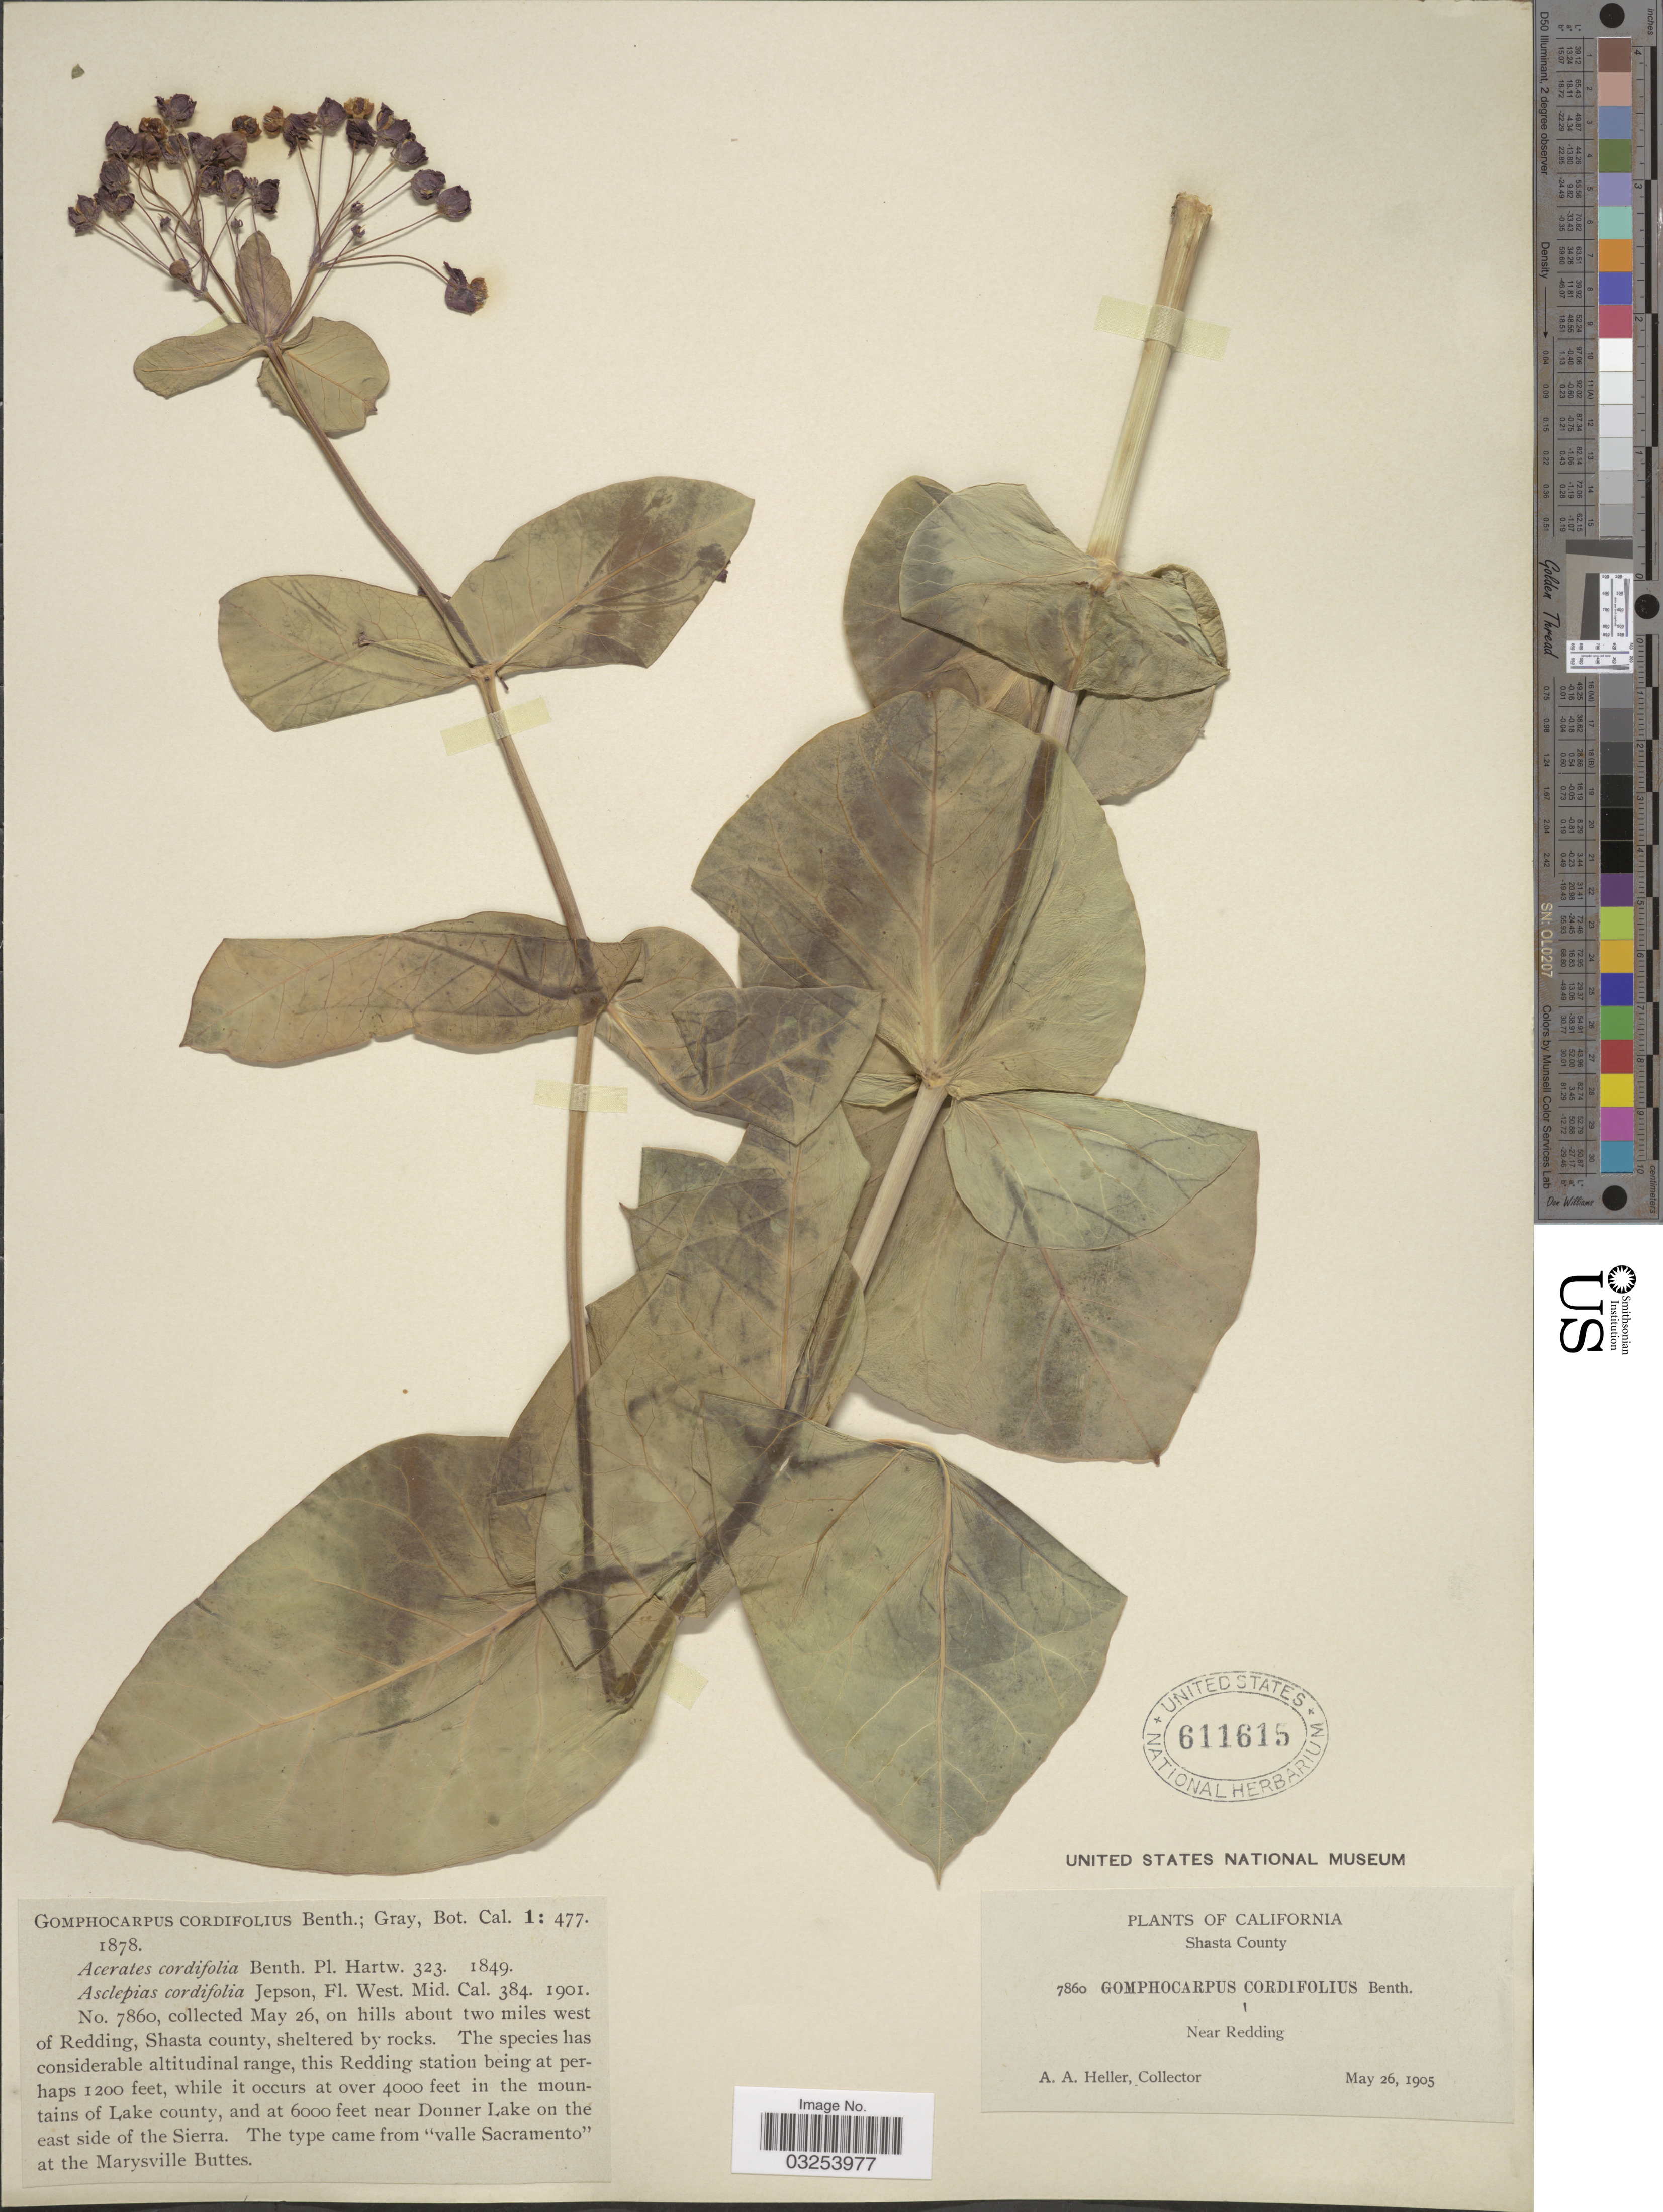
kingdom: Plantae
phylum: Tracheophyta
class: Magnoliopsida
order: Gentianales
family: Apocynaceae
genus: Asclepias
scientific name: Asclepias cordifolia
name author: (Benth.) Jeps.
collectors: A. A. Heller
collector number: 7860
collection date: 1905-05-26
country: United States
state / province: California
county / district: Shasta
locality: Shasta County. Near Redding. On hills about two miles west of Redding.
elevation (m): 366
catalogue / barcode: US 611615